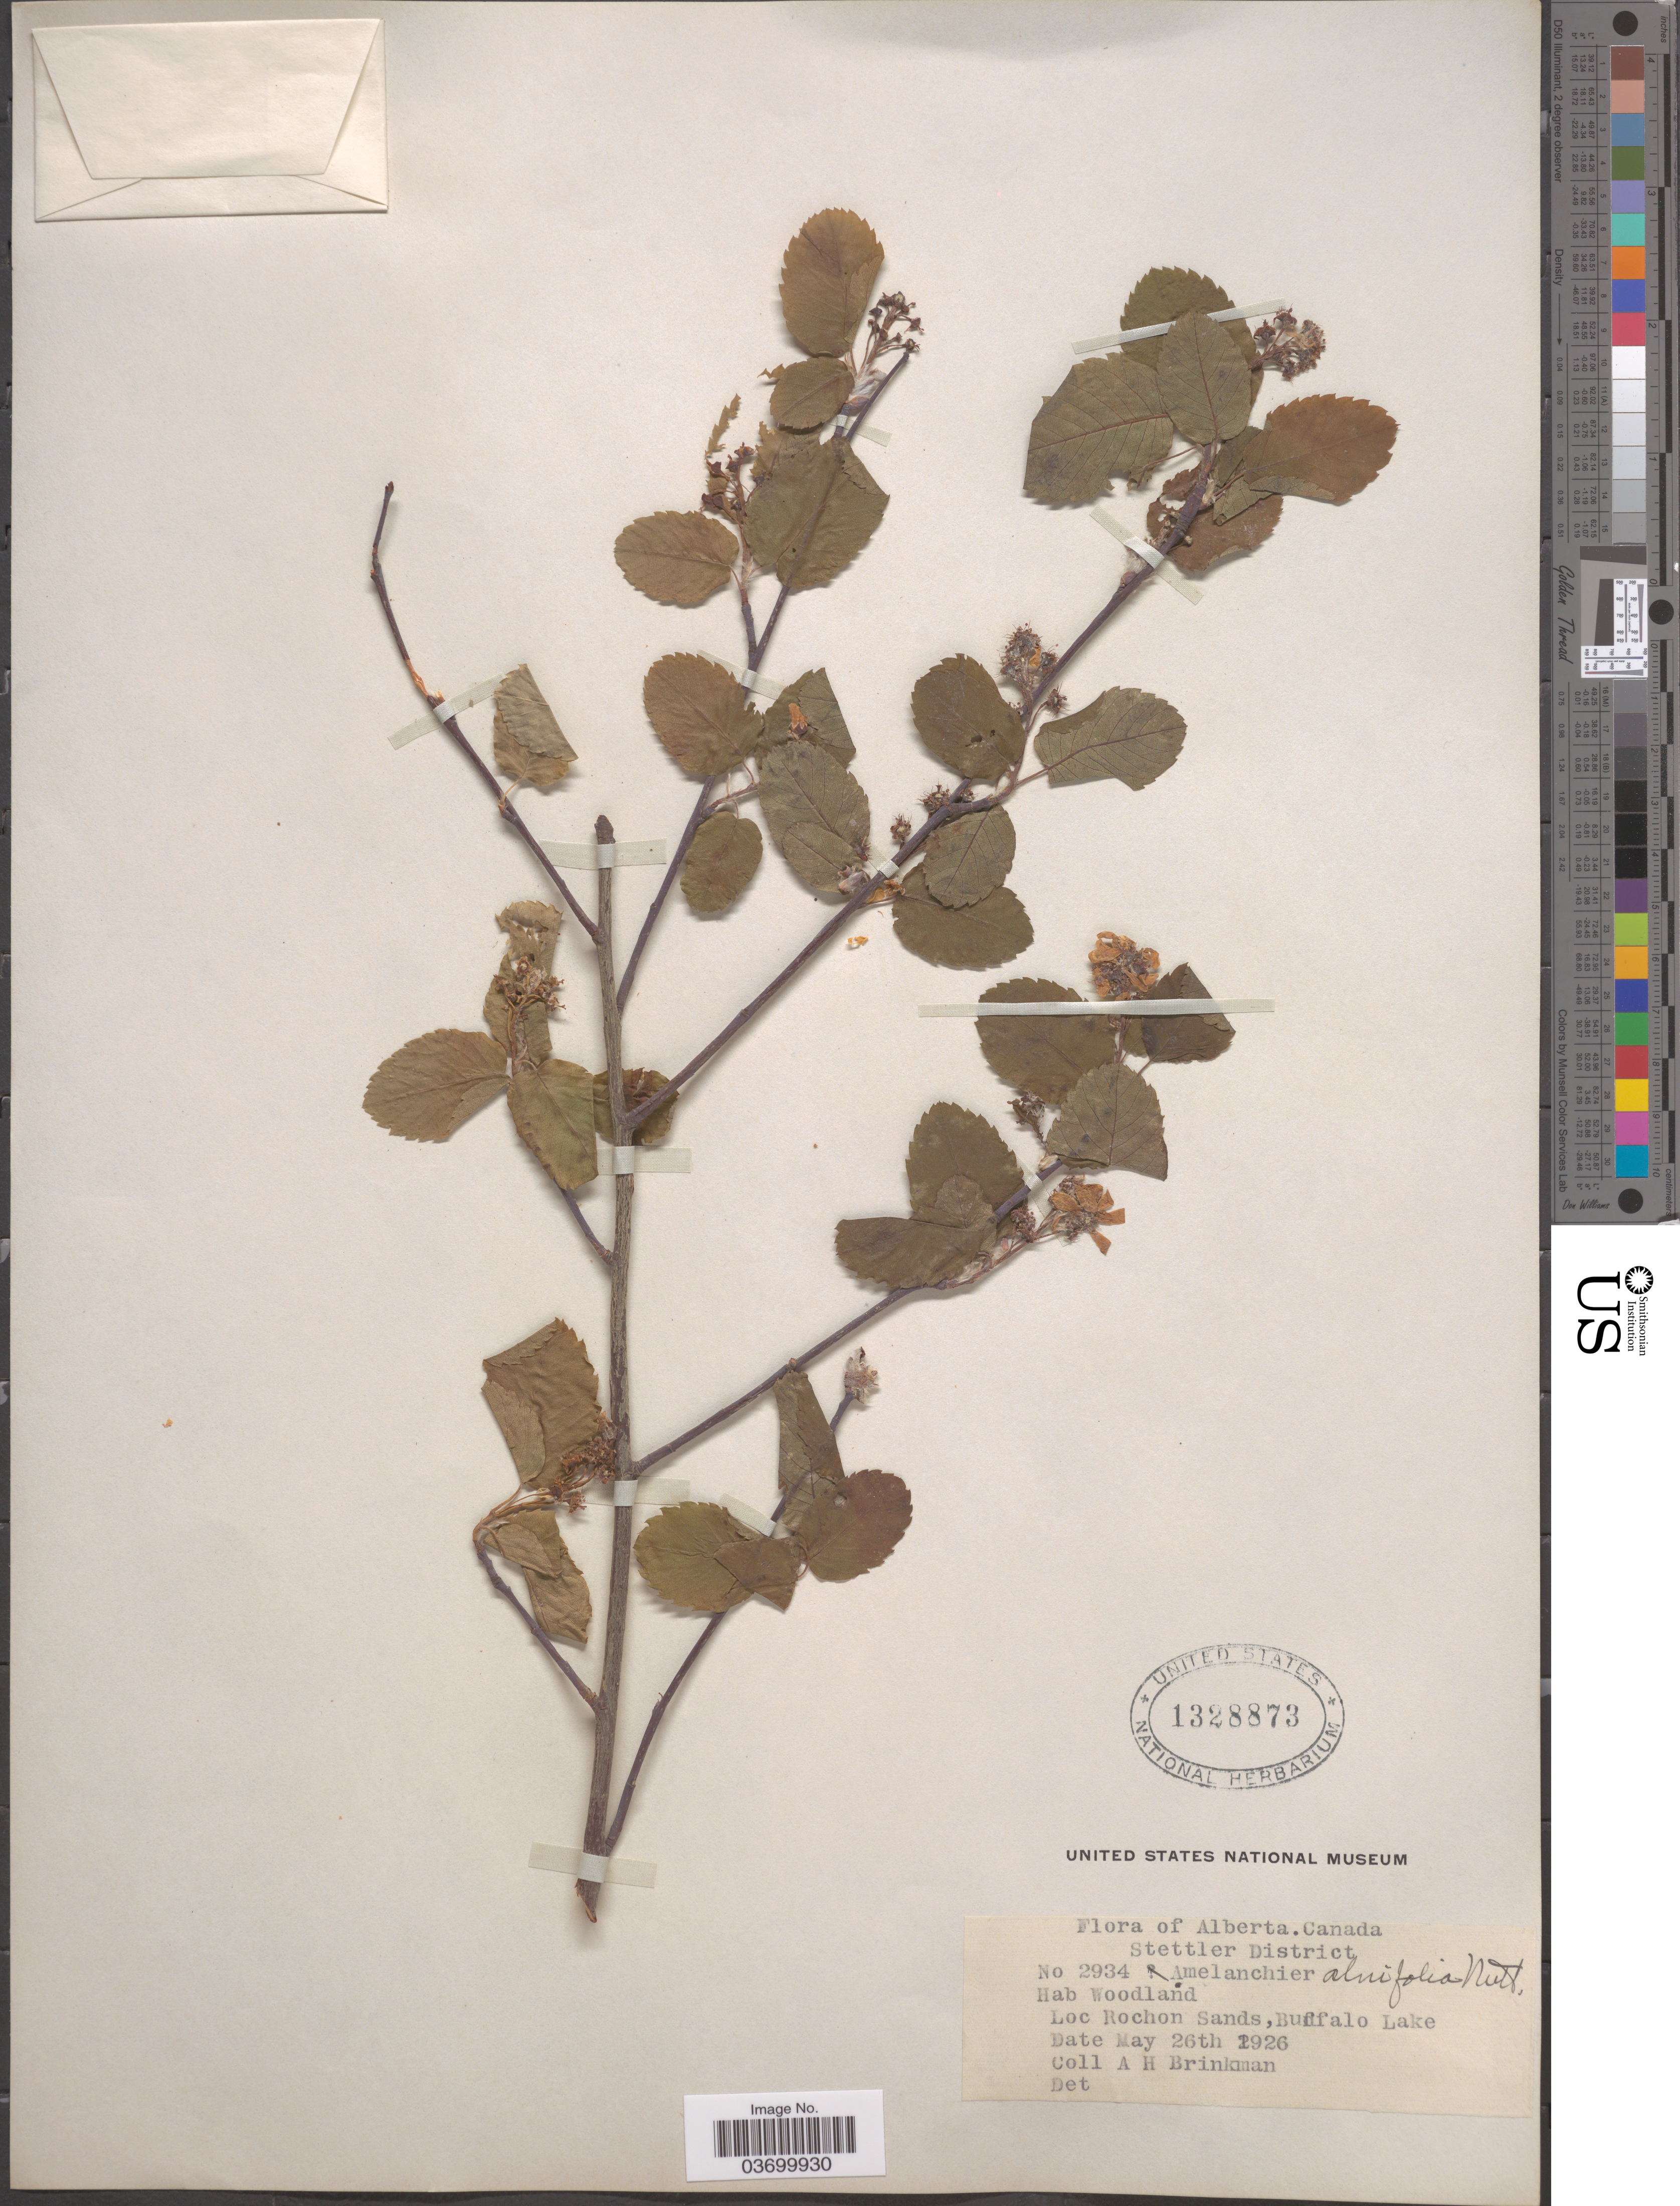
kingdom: Plantae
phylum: Tracheophyta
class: Magnoliopsida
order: Rosales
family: Rosaceae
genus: Amelanchier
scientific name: Amelanchier alnifolia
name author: (Nutt.) Nutt. ex M. Roem.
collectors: A. Brinkman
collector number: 2934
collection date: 1926-05-26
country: Canada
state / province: Alberta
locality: Stettler District. Rochon Sands, Buffalo Lake.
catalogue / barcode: US 1328873